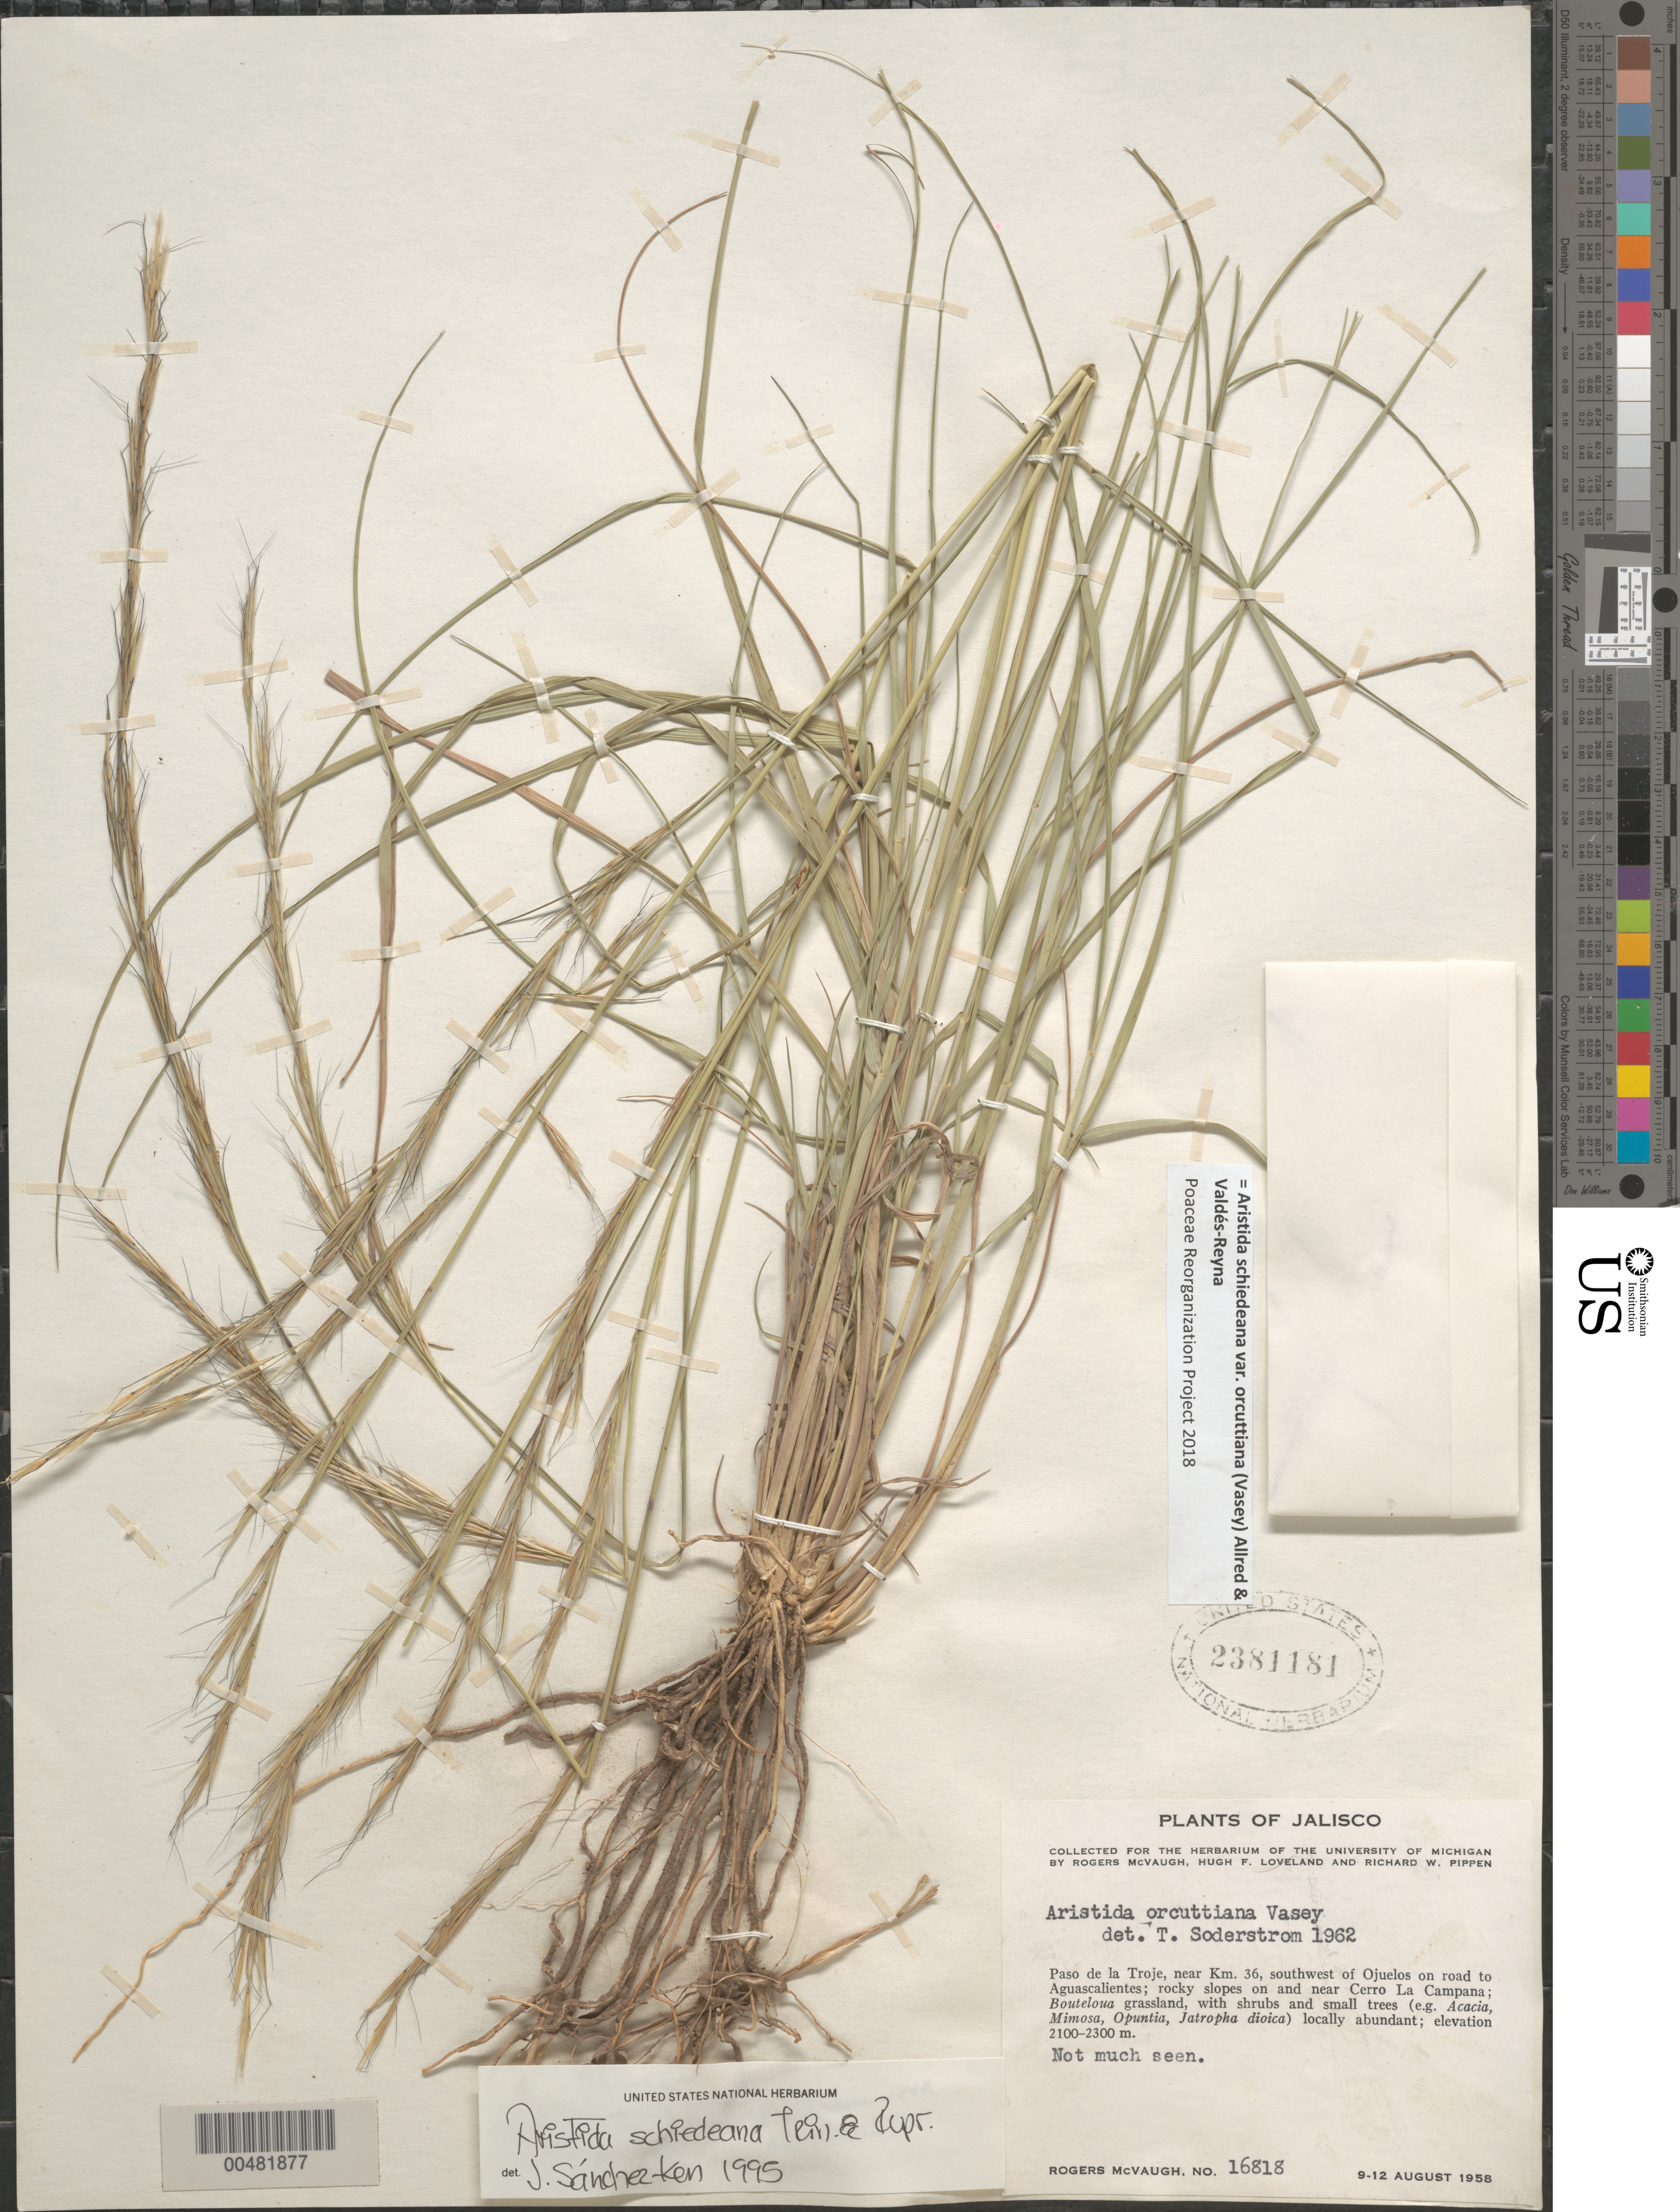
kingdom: Plantae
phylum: Tracheophyta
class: Liliopsida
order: Poales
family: Poaceae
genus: Aristida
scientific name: Aristida schiedeana var. orcuttiana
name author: (Vasey) Allred & Valdés-Reyna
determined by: Poaceae Reorganization Project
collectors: R. McVaugh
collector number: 16818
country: Mexico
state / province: Jalisco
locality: Paso de la Troje, near Km. 36, SW of Ojuelos on road to Aguascalientes, near Cerro La Campana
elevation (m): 2100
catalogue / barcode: US 2381181